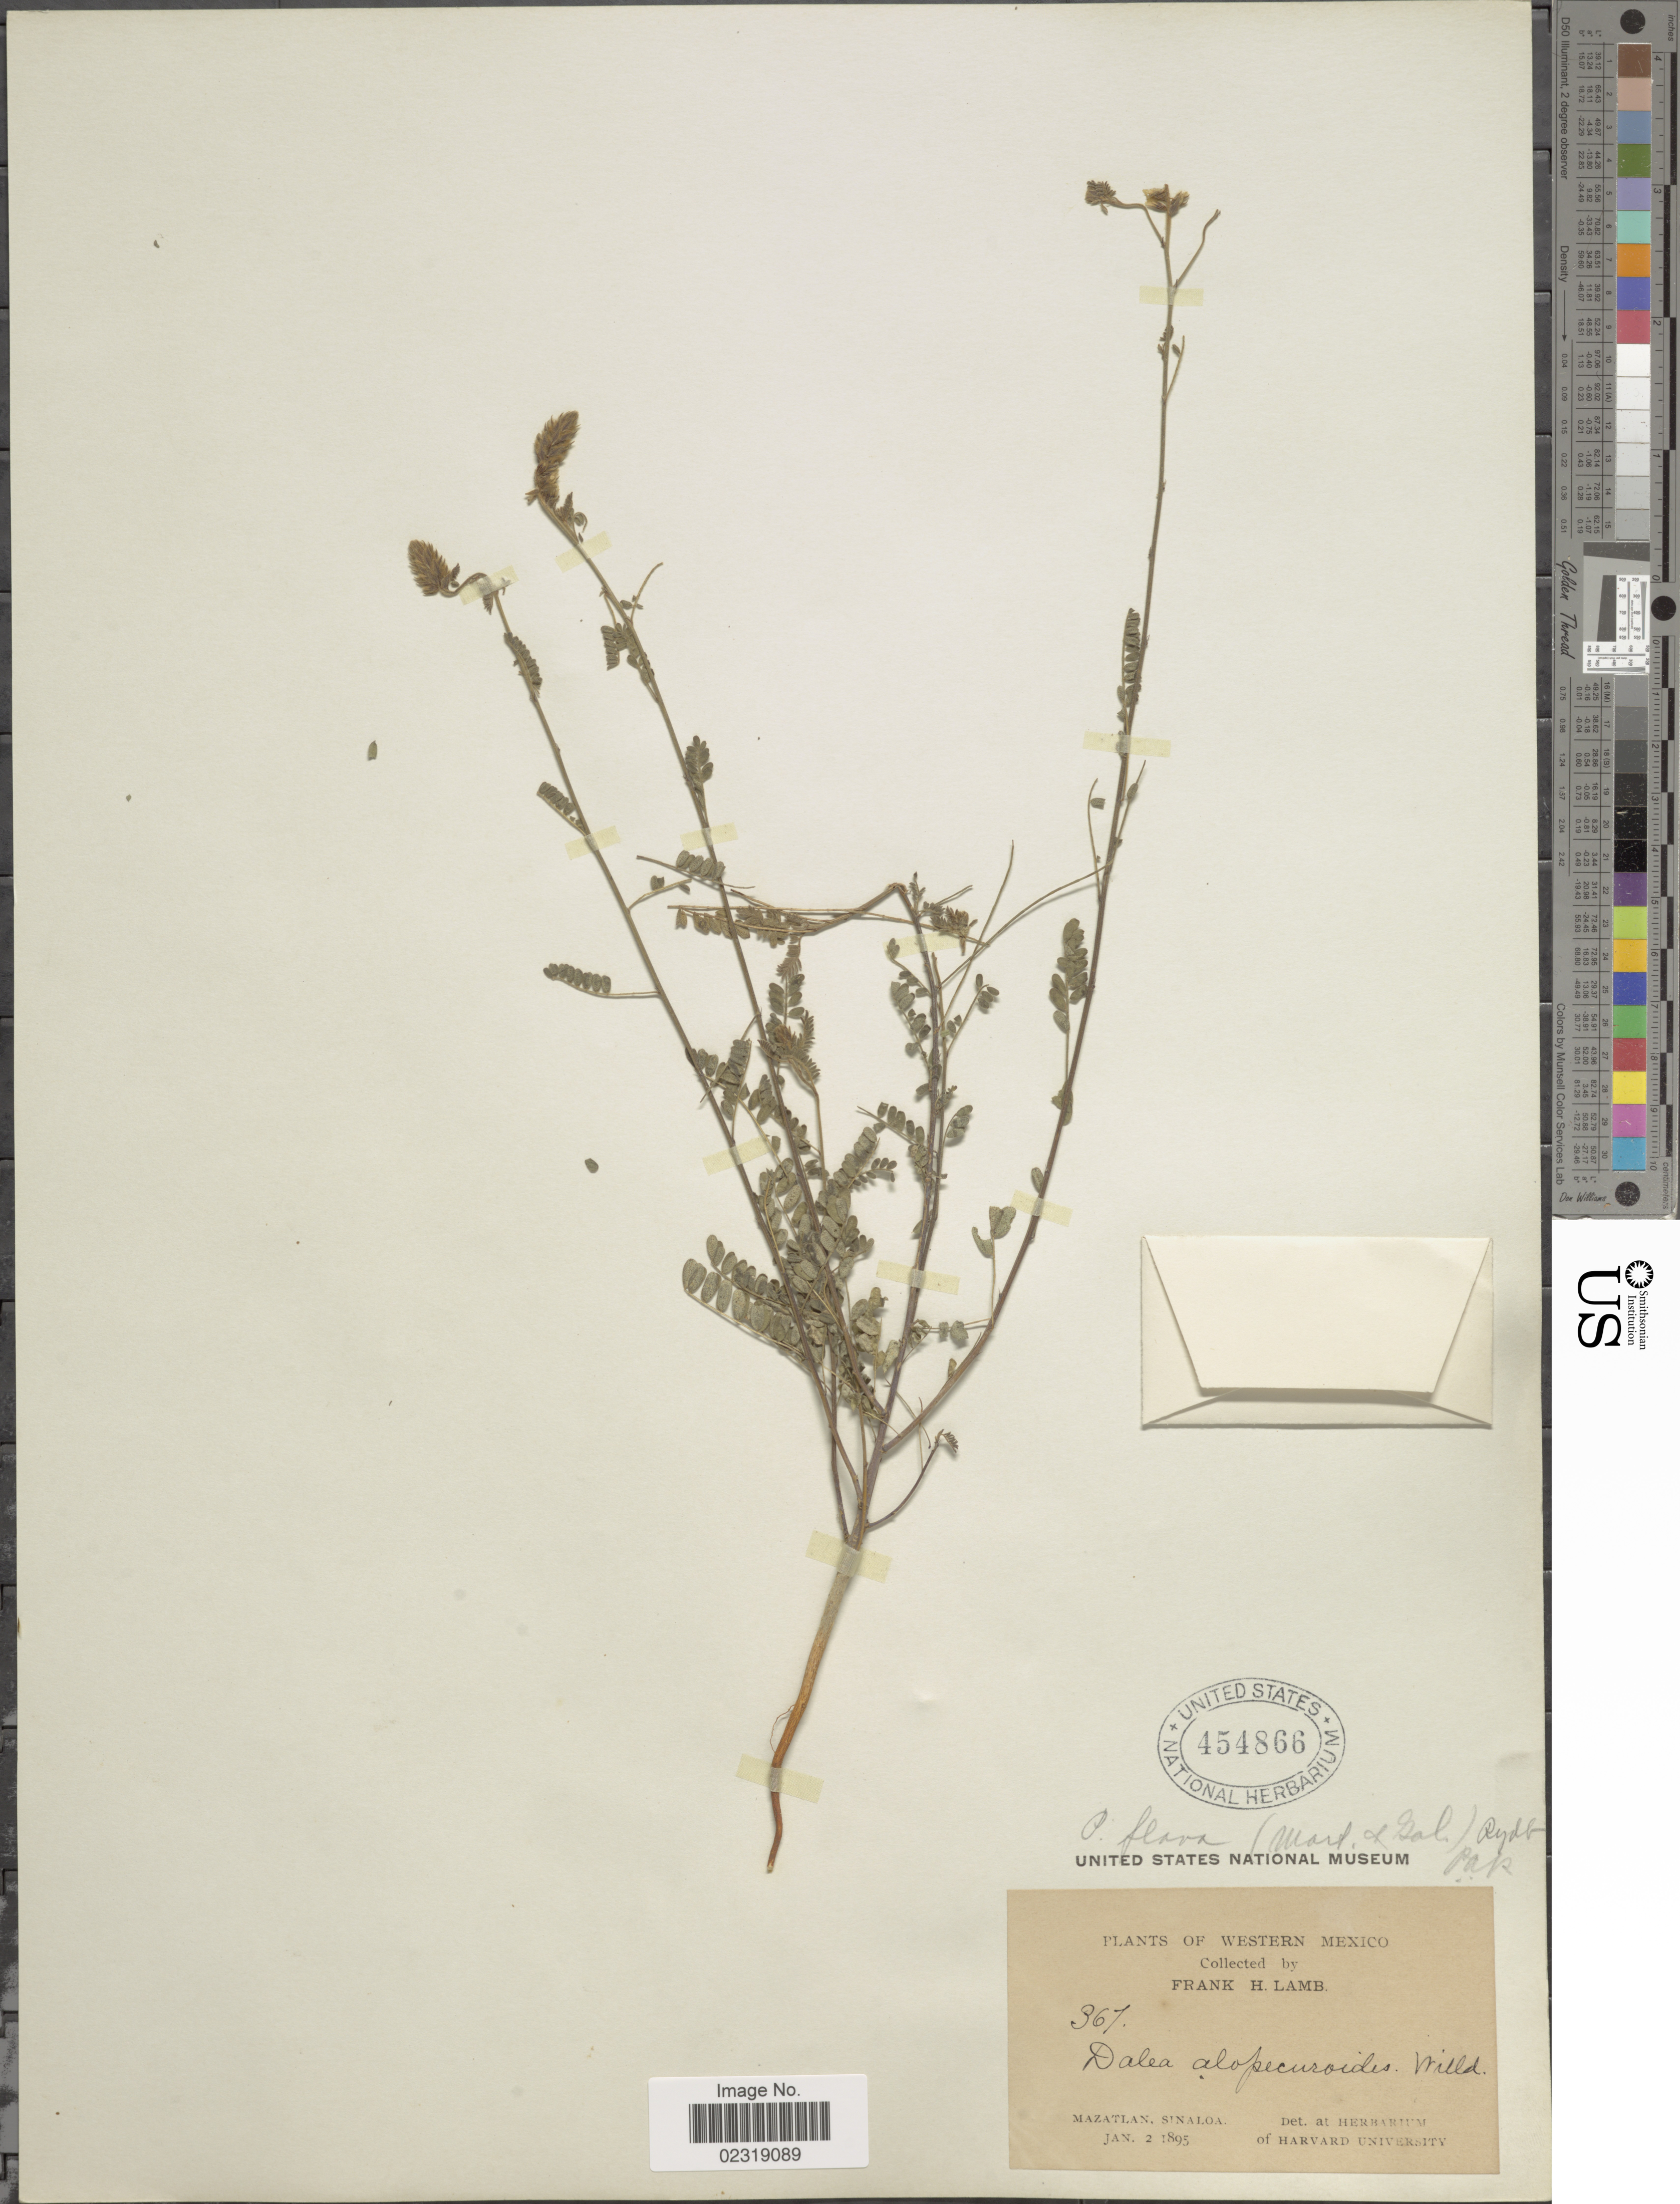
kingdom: Plantae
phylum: Tracheophyta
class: Magnoliopsida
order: Fabales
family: Fabaceae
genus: Dalea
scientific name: Dalea elata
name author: Hook. & Arn.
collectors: F. H. Lamb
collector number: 367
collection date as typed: Jan 2 1895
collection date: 1895-01-02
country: Mexico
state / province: Sinaloa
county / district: Mazatlán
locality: Mazatlán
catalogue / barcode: US 454866